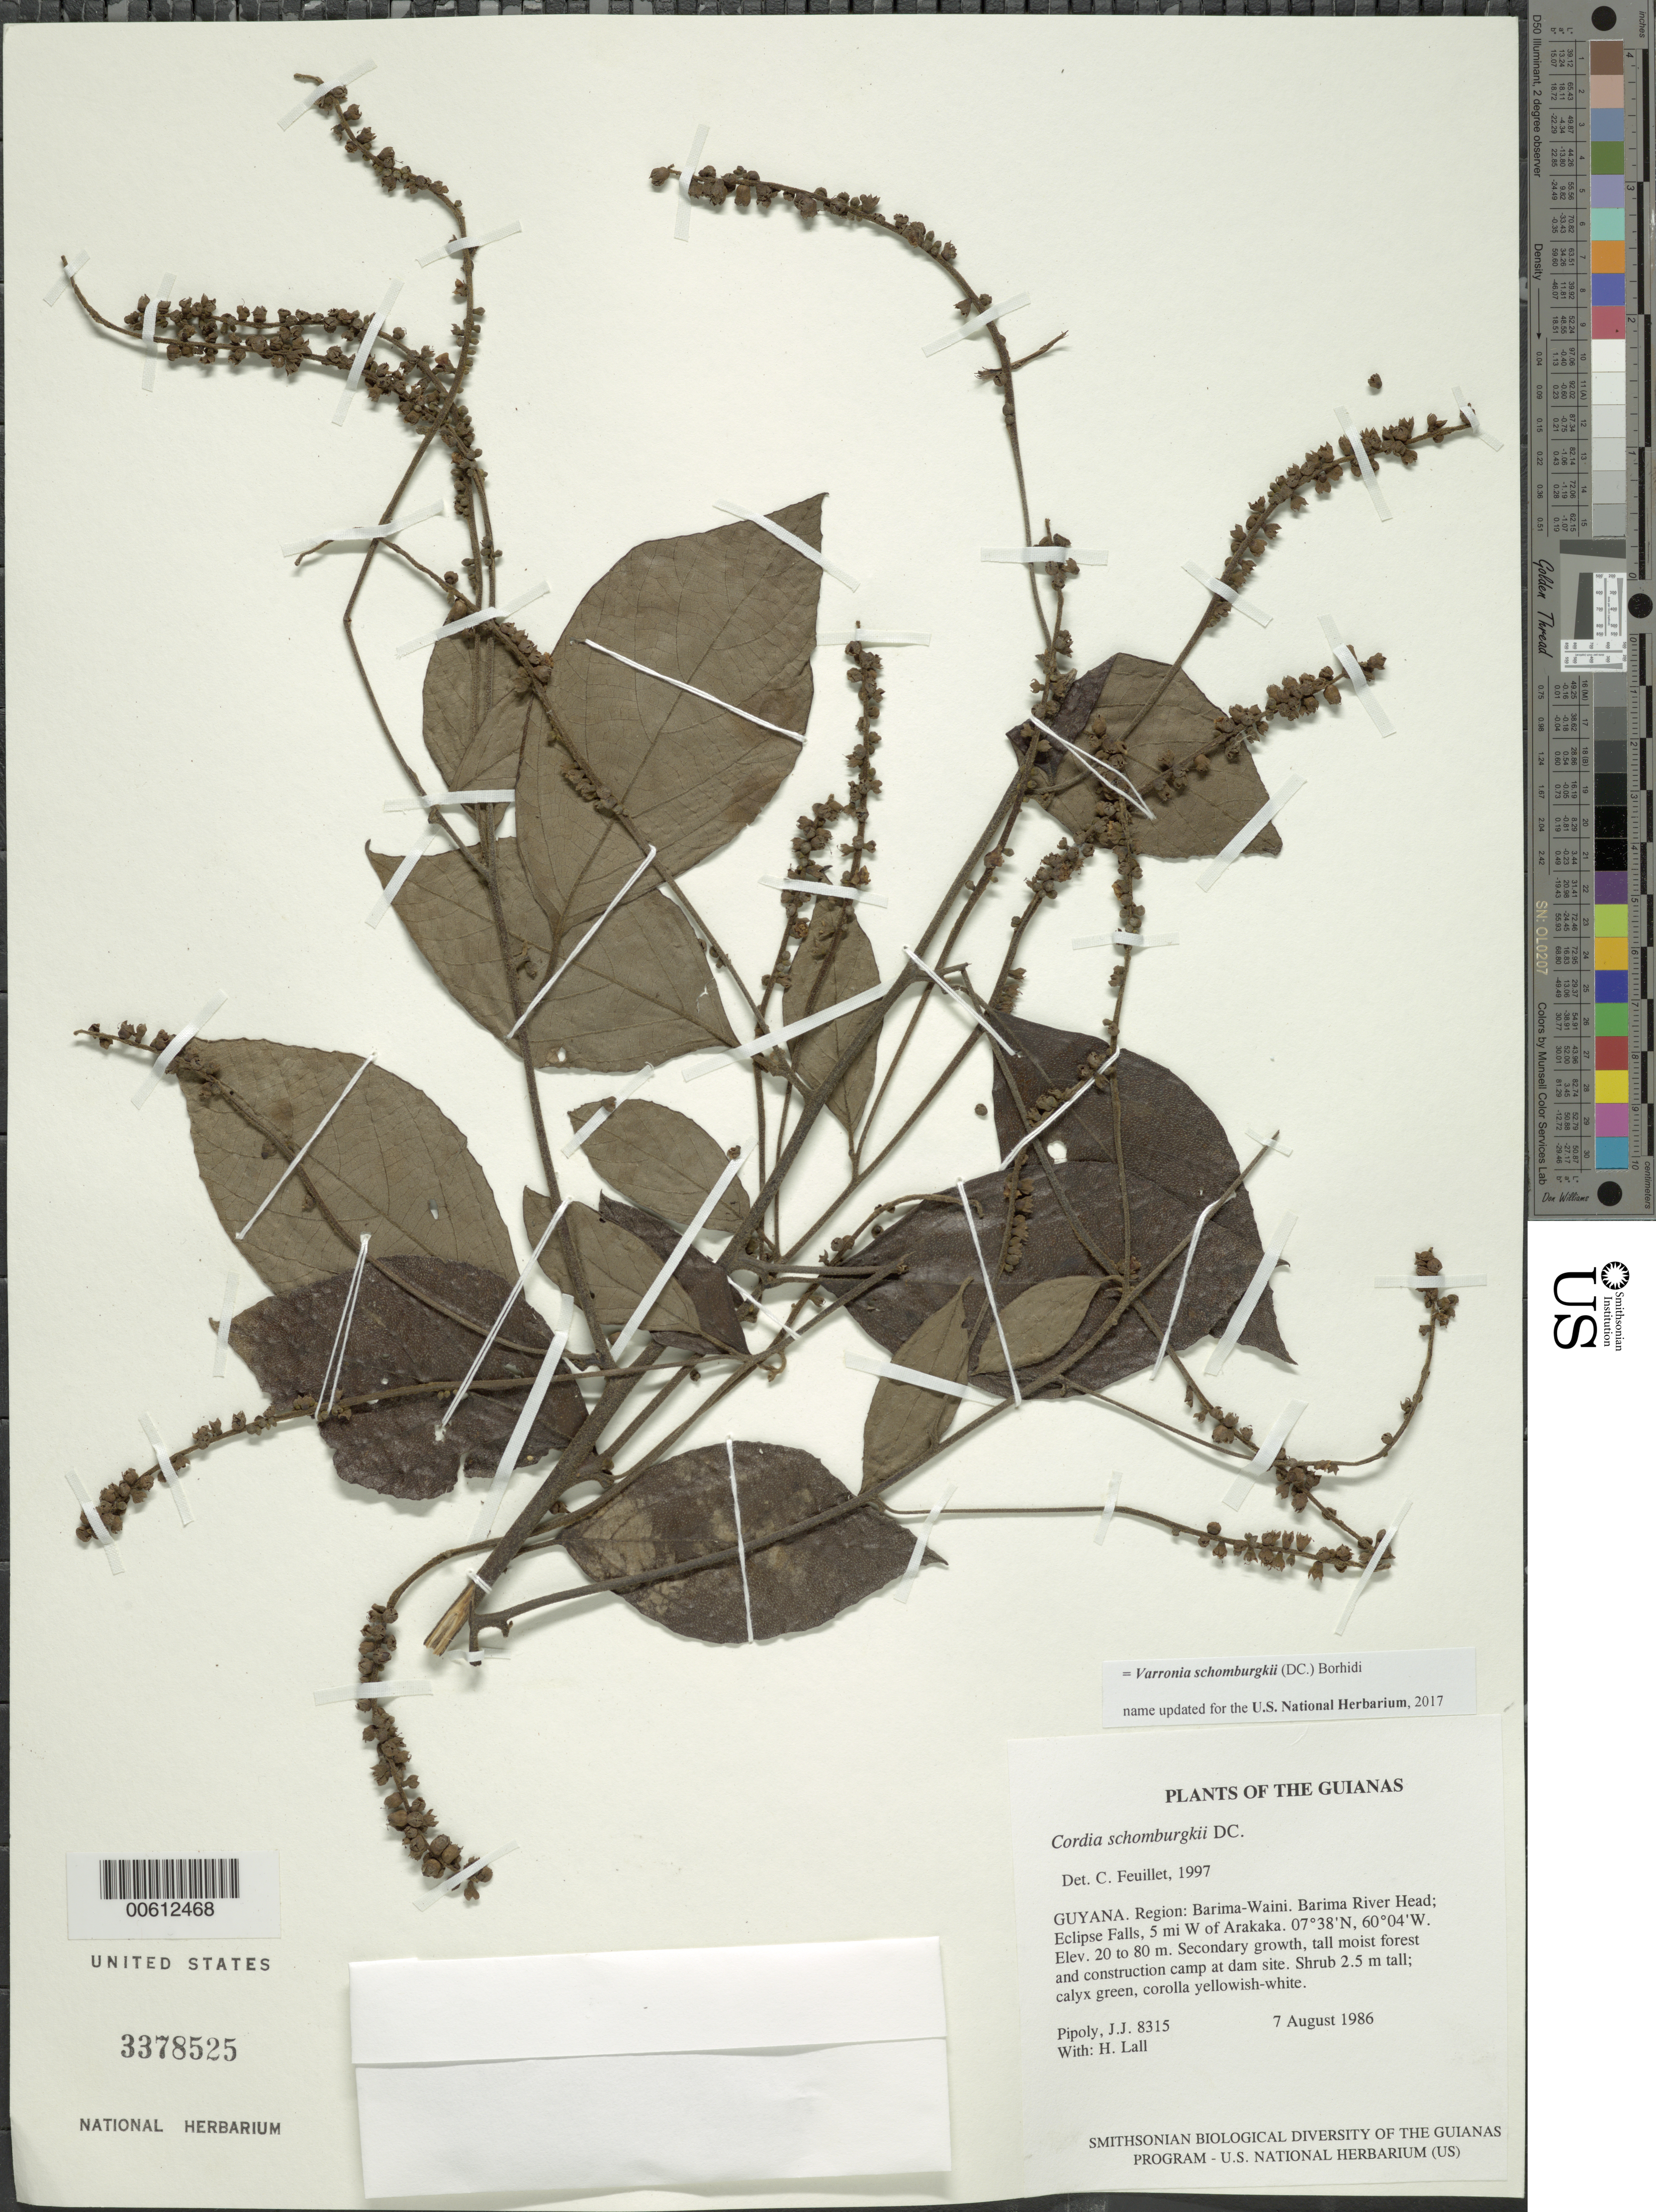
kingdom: Plantae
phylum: Tracheophyta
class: Magnoliopsida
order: Boraginales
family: Cordiaceae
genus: Cordia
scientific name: Cordia schomburgkii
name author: DC.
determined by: Feuillet, C.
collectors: J. J. Pipoly & H. Lall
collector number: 8315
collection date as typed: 7 August 1986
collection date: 1986-08-07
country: Guyana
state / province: Barima-Waini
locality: Barima River head; Eclipse Falls, 5 mi W of Arakaka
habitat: Secondary growth, tall moist forest and construction camp at dam site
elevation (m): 20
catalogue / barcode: US 3378525